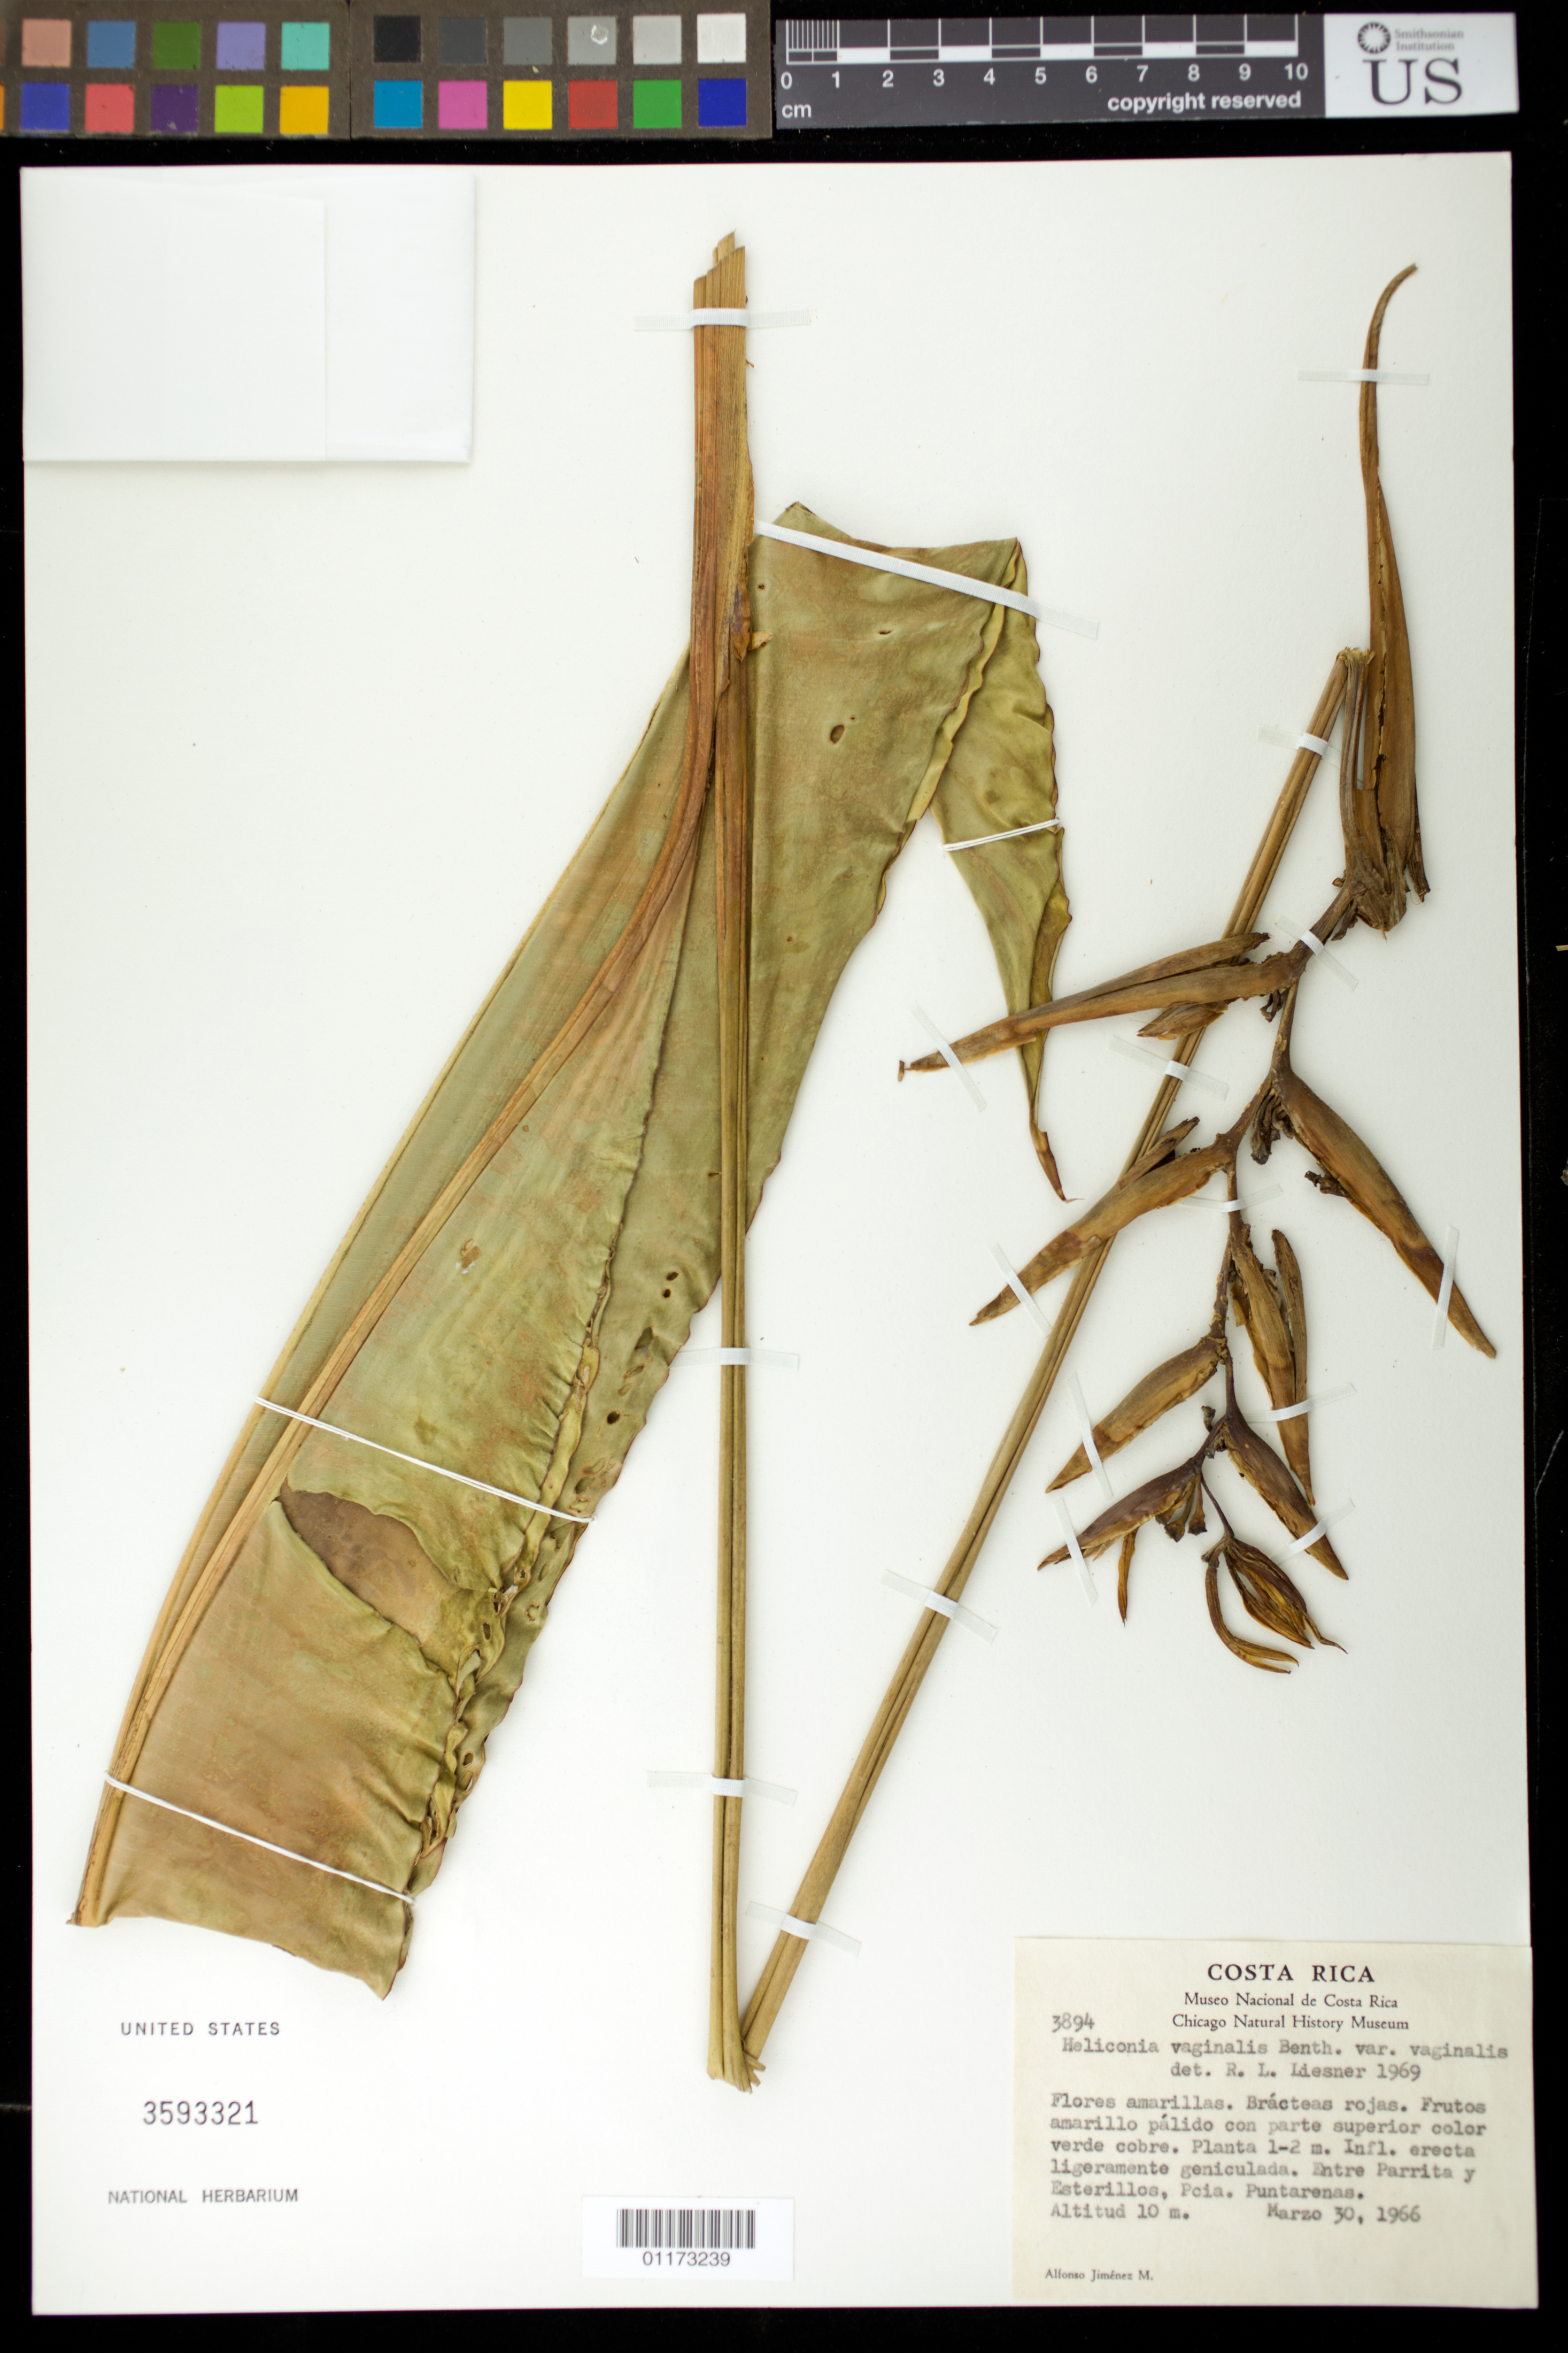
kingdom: Plantae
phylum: Tracheophyta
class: Liliopsida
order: Zingiberales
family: Heliconiaceae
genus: Heliconia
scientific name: Heliconia vaginalis var. vaginalis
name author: Benth.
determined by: Liesner, R. L.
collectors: A. Jimenez M.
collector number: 3894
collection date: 1966-03-30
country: Costa Rica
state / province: Puntarenas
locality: Between Parrita and Esterillos, Pcia.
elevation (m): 10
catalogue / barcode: US 3593321